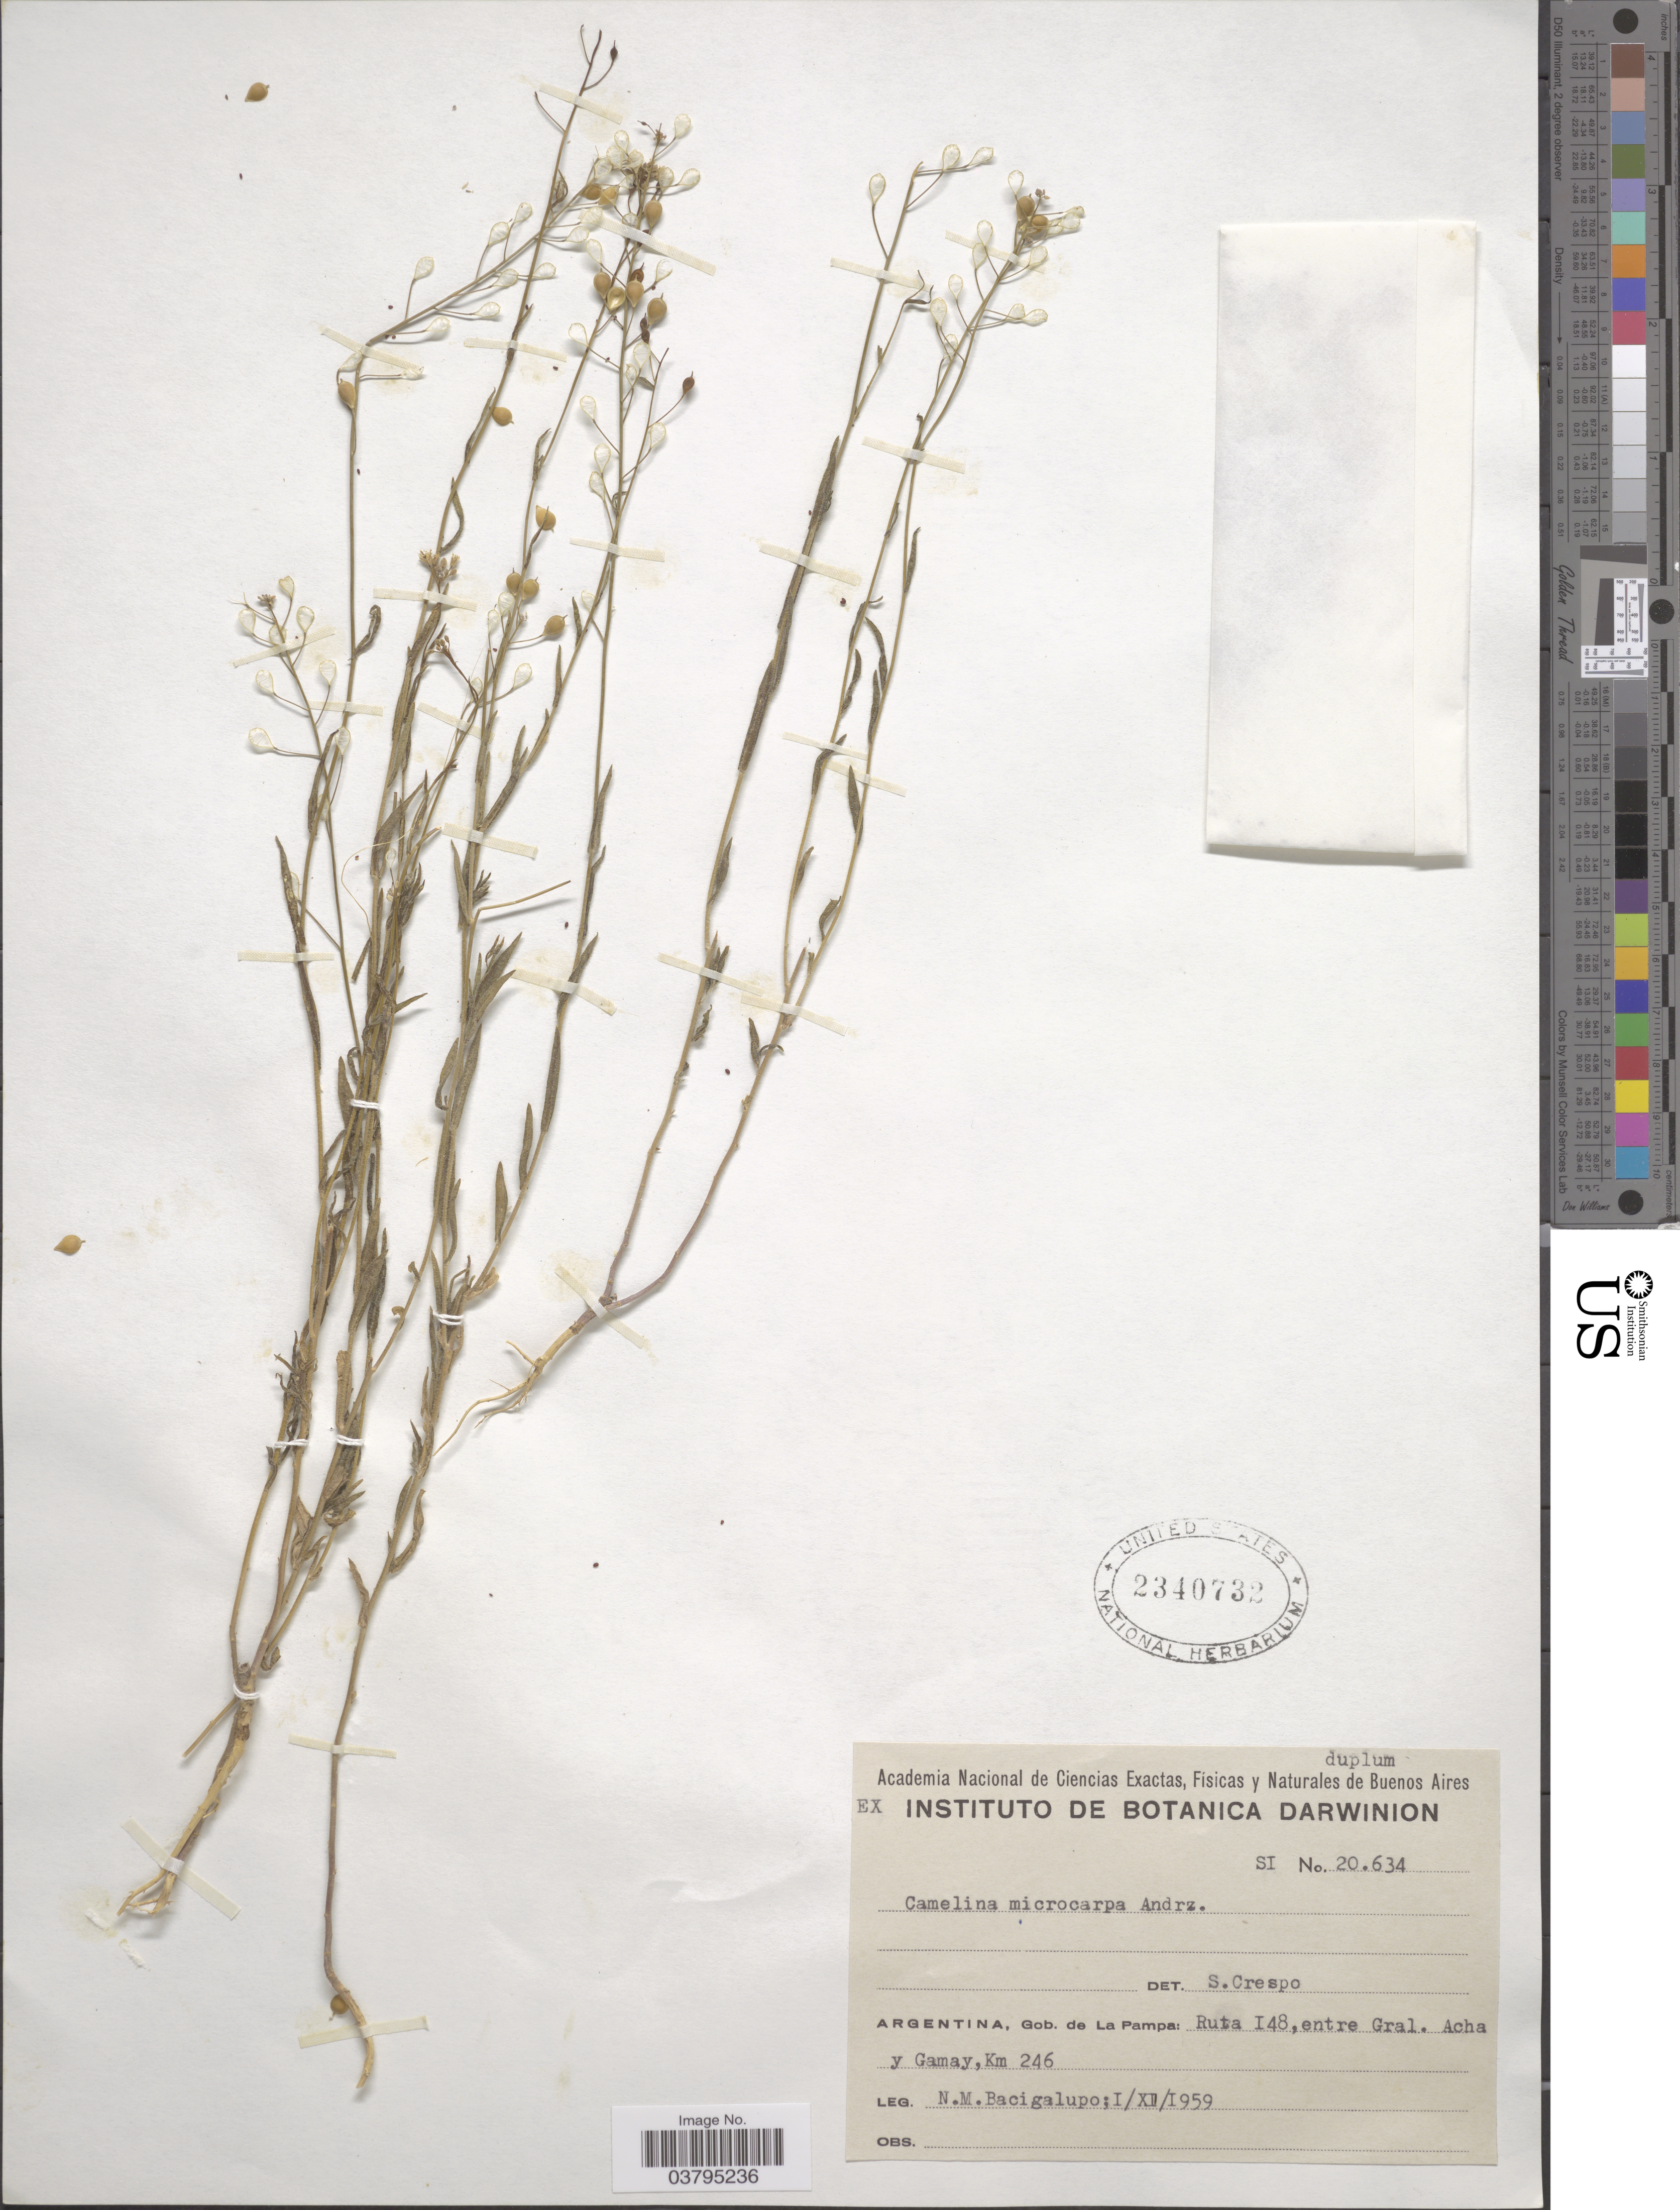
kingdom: Plantae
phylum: Tracheophyta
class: Magnoliopsida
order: Brassicales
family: Brassicaceae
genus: Camelina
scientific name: Camelina microcarpa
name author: DC.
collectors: N. M. Bacigalupo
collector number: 20634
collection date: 1959-12-01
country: Argentina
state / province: La Pampa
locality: Gob. de La Pampa: Ruta I48, entre Gral. Acha y Gamay, Km 246.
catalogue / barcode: US 2340732